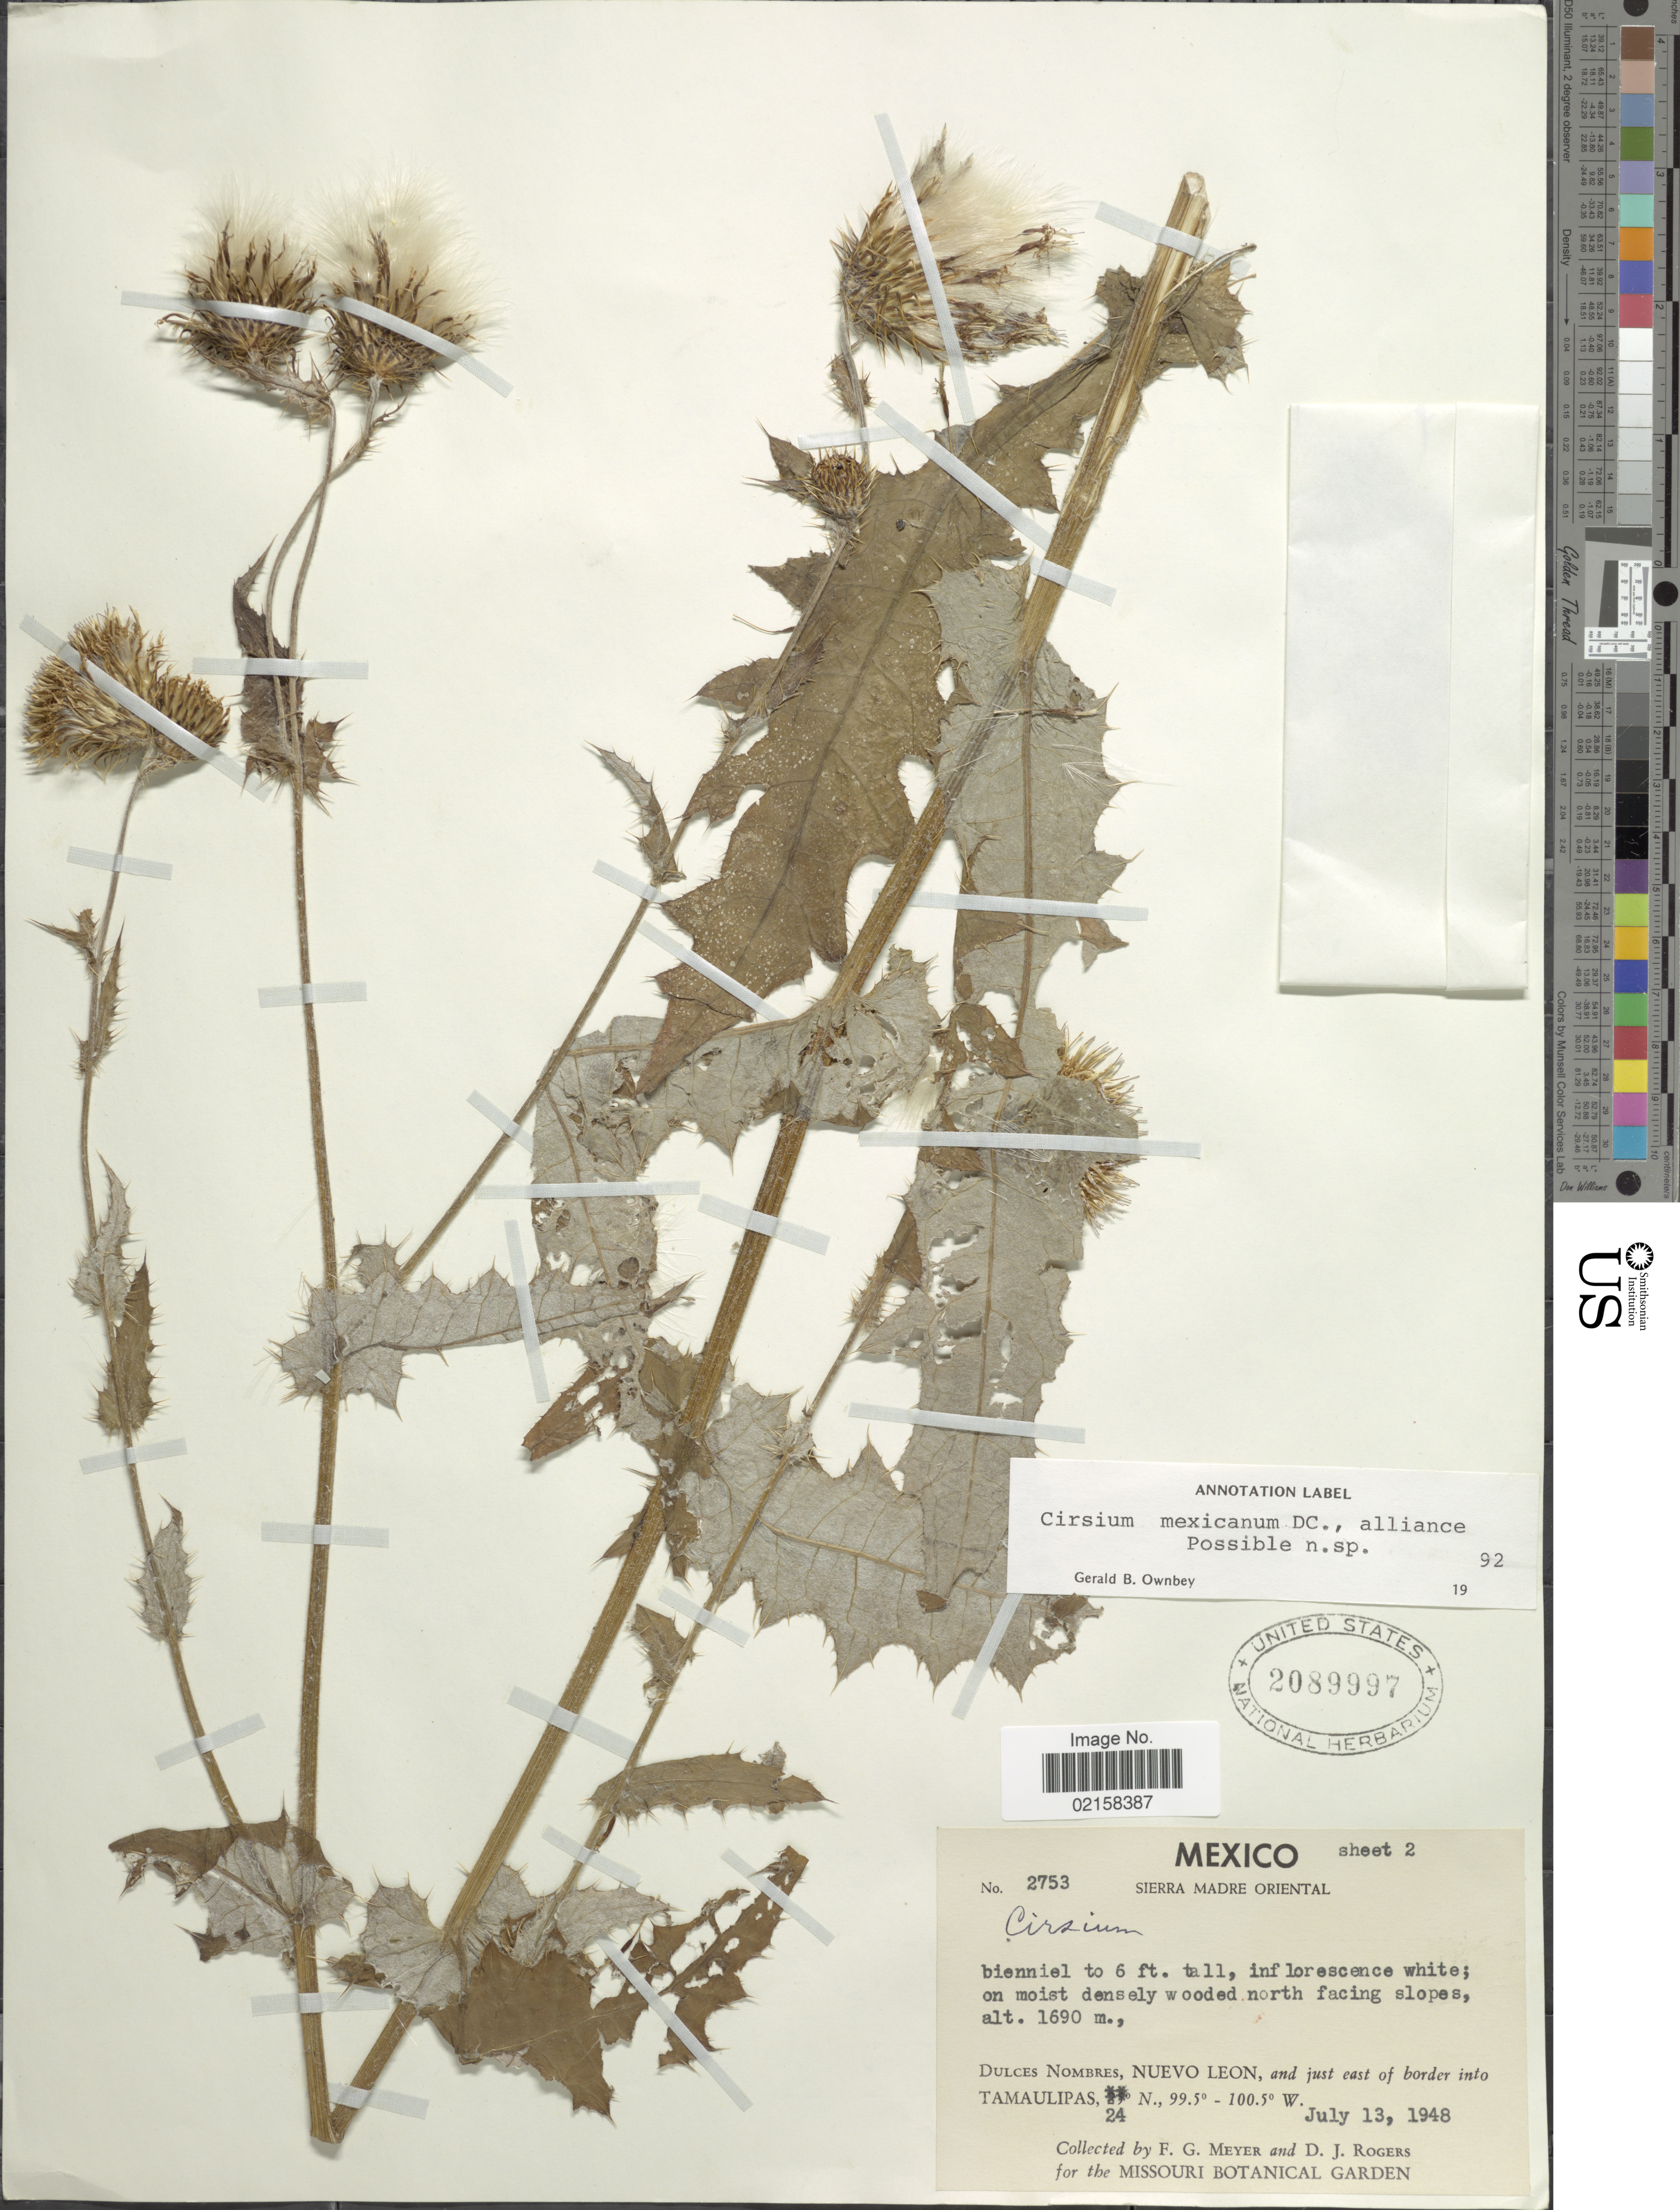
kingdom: Plantae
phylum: Tracheophyta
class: Magnoliopsida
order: Asterales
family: Asteraceae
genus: Cirsium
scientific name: Cirsium mexicanum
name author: DC.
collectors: F. G. Meyer & D. J. Rogers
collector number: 2753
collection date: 1948-07-13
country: Mexico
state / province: Nuevo León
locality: Sierra Madre Oriental, on moist densely wooded north facing slopes, Dulces Nombres, and just east of border into Tamaulipas.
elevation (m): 1690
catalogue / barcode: US 89997